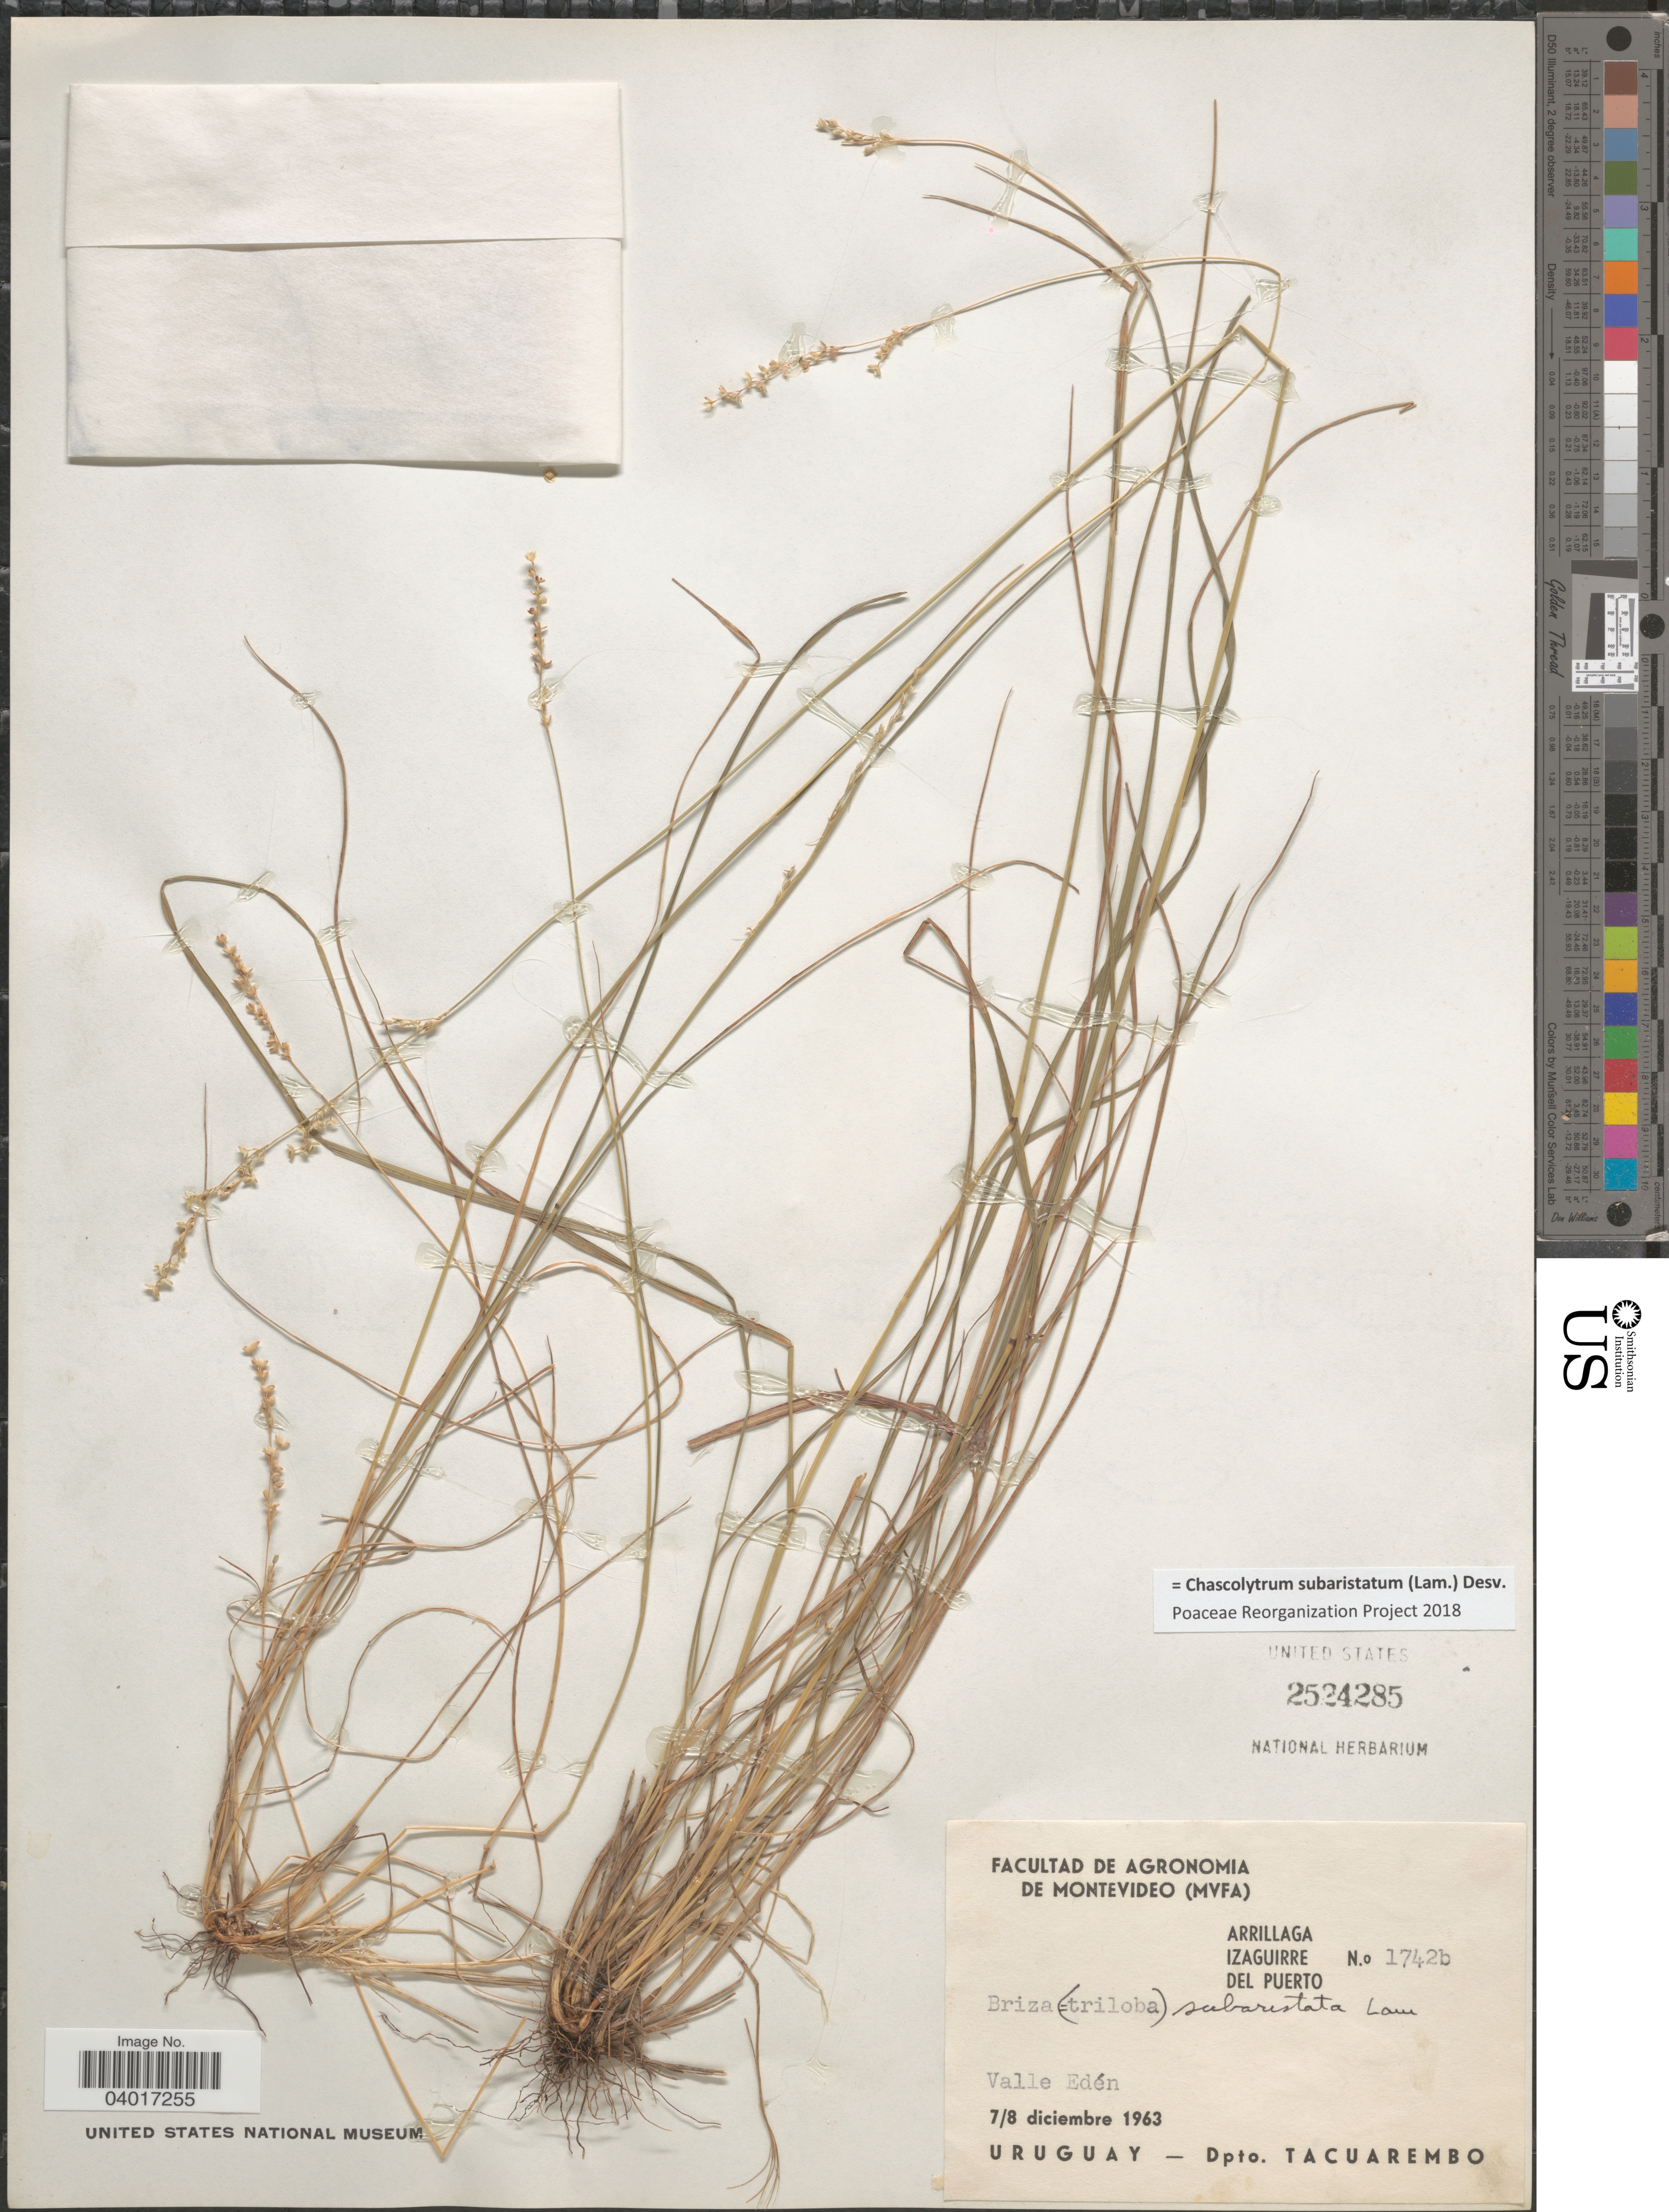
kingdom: Plantae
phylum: Tracheophyta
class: Liliopsida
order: Poales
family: Poaceae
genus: Chascolytrum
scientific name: Chascolytrum subaristatum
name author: (Lam.) Desv.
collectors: Arrillaga, Izaguirre & Del Puerto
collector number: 1742b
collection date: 1963-12-07/1963-12-08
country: Uruguay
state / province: Tacuarembó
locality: Valle Edén. Dpto. Tacuarembo.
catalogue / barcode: US 2524285